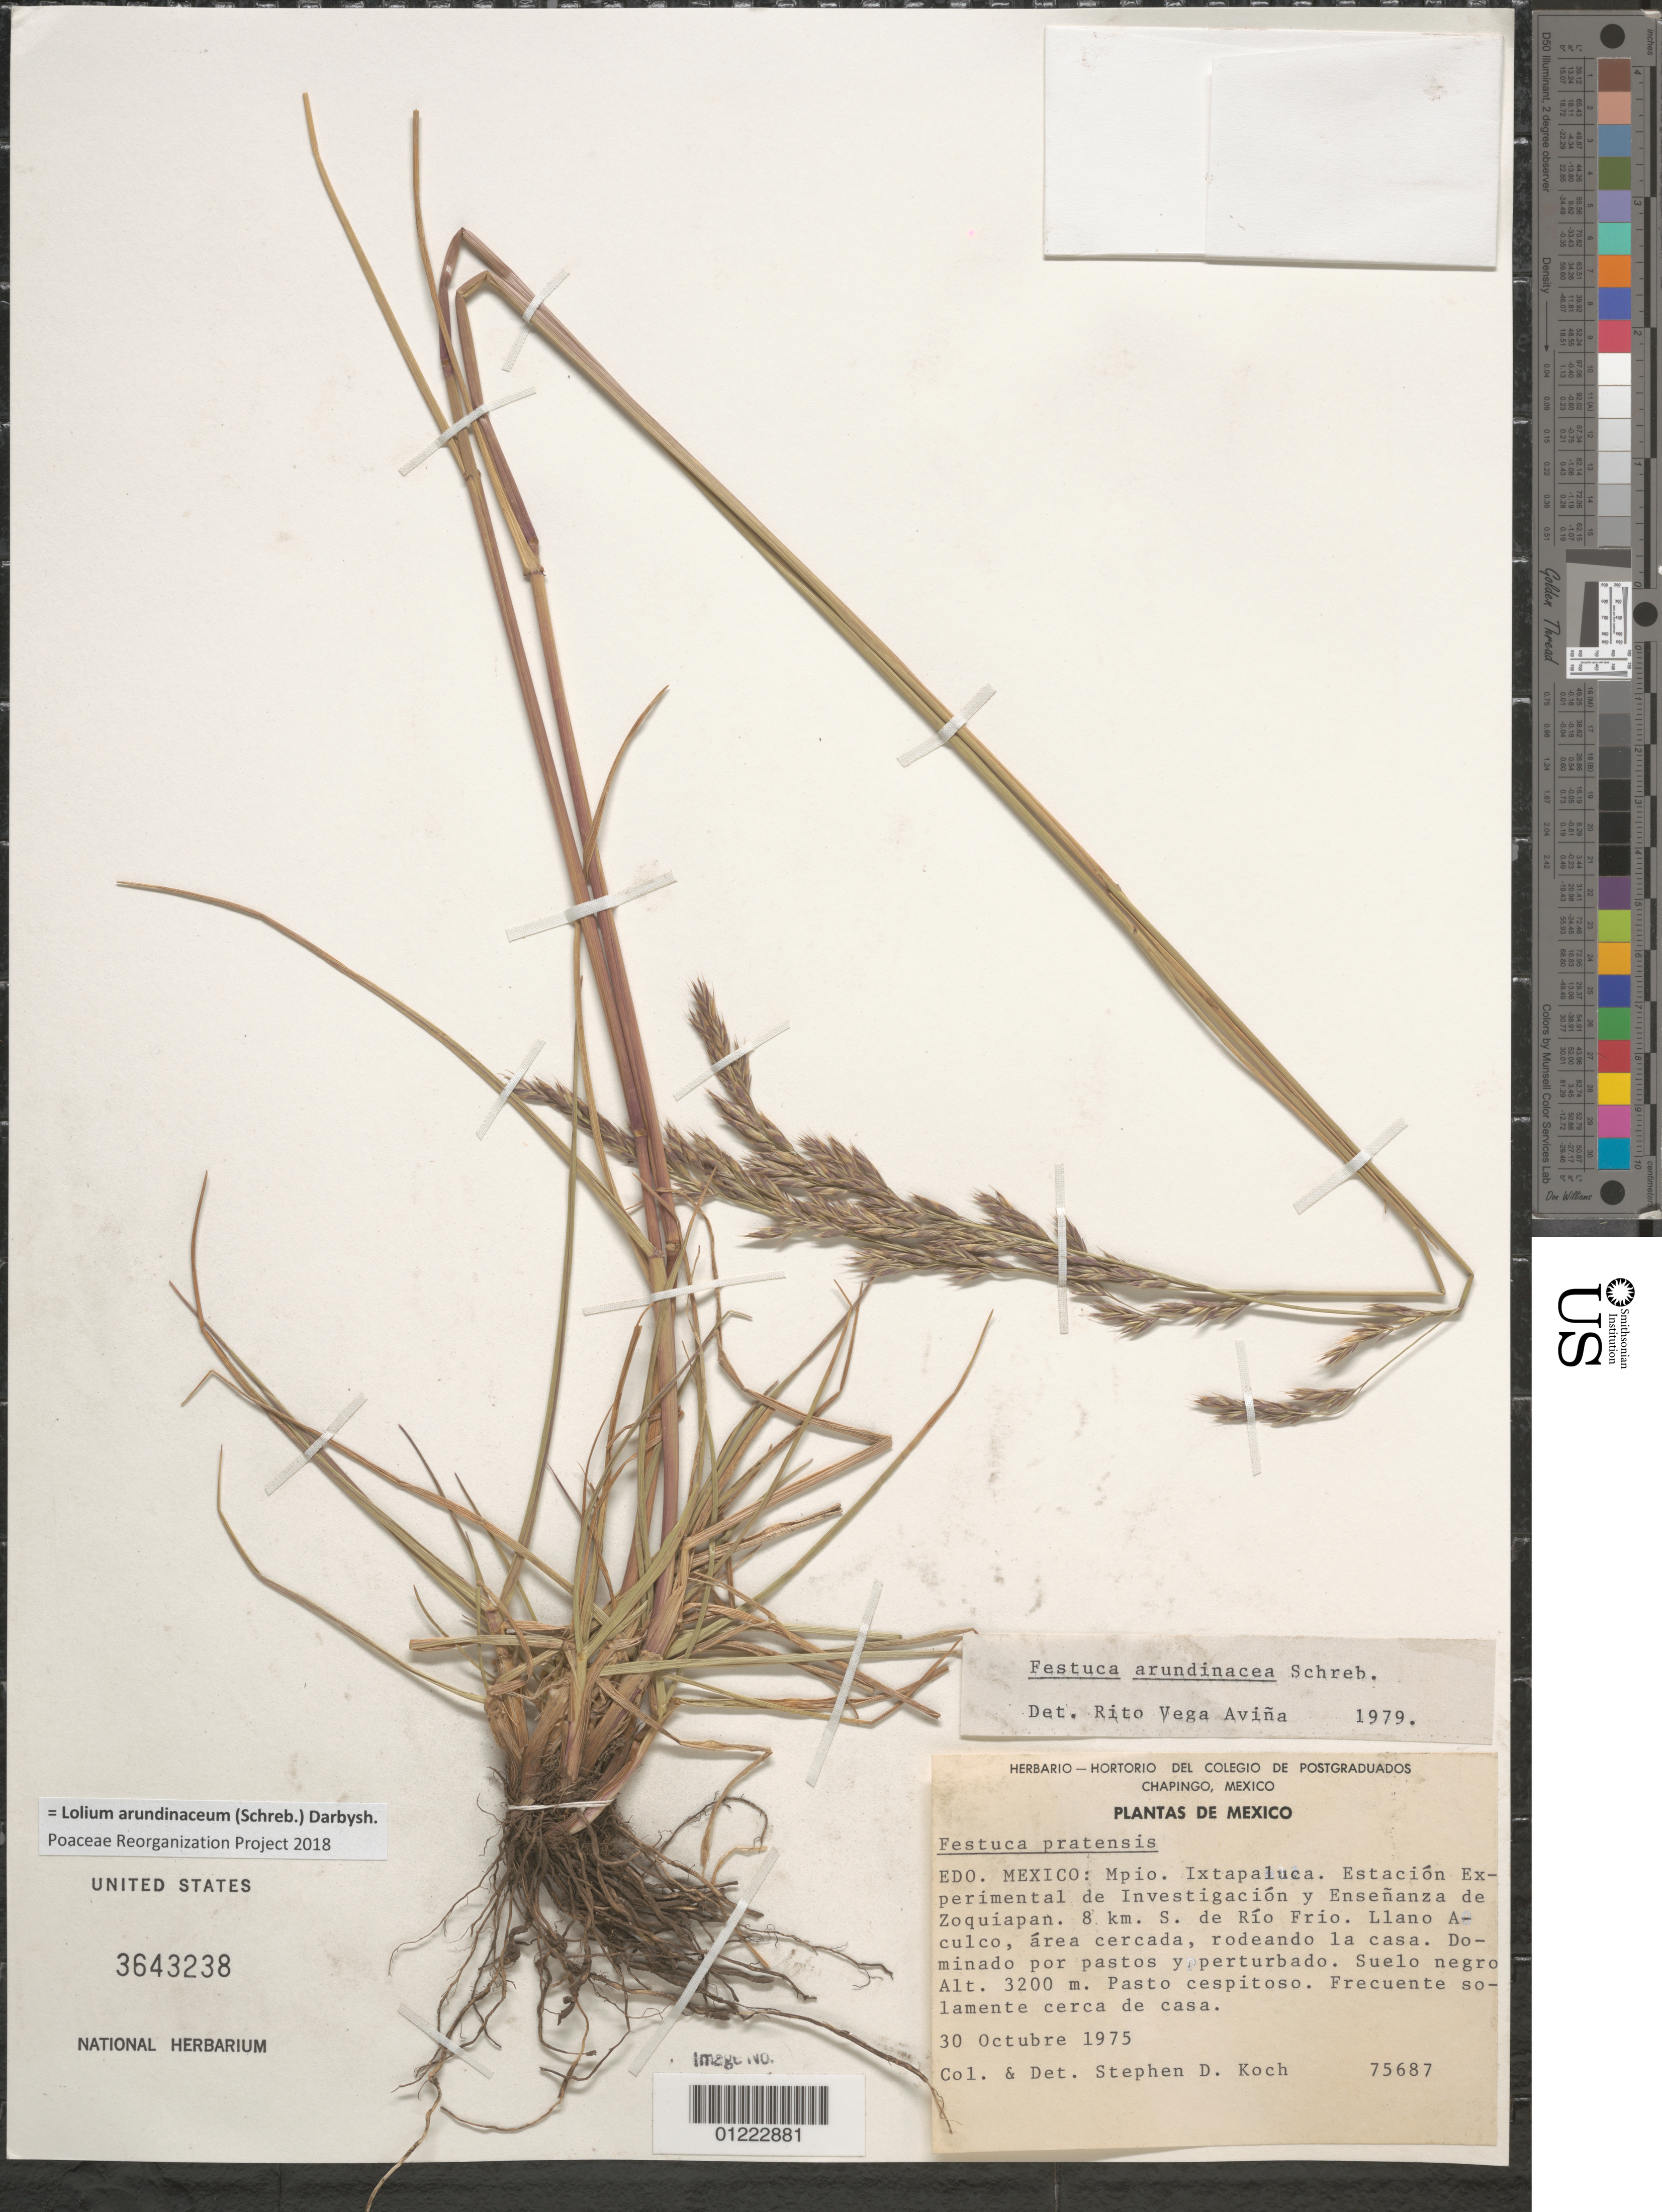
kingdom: Plantae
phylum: Tracheophyta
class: Liliopsida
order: Poales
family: Poaceae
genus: Lolium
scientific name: Lolium arundinaceum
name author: (Schreb.) Darbysh.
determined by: Poaceae Reorganization Project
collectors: S. D. Koch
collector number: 75687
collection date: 1975-10-30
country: Mexico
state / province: México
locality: Mpio. Ixtapaluca. Estación Experimental de Investigación and Enseñanza de Zoquiapan. 8 km. S. de Río Frió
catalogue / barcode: US 3643238